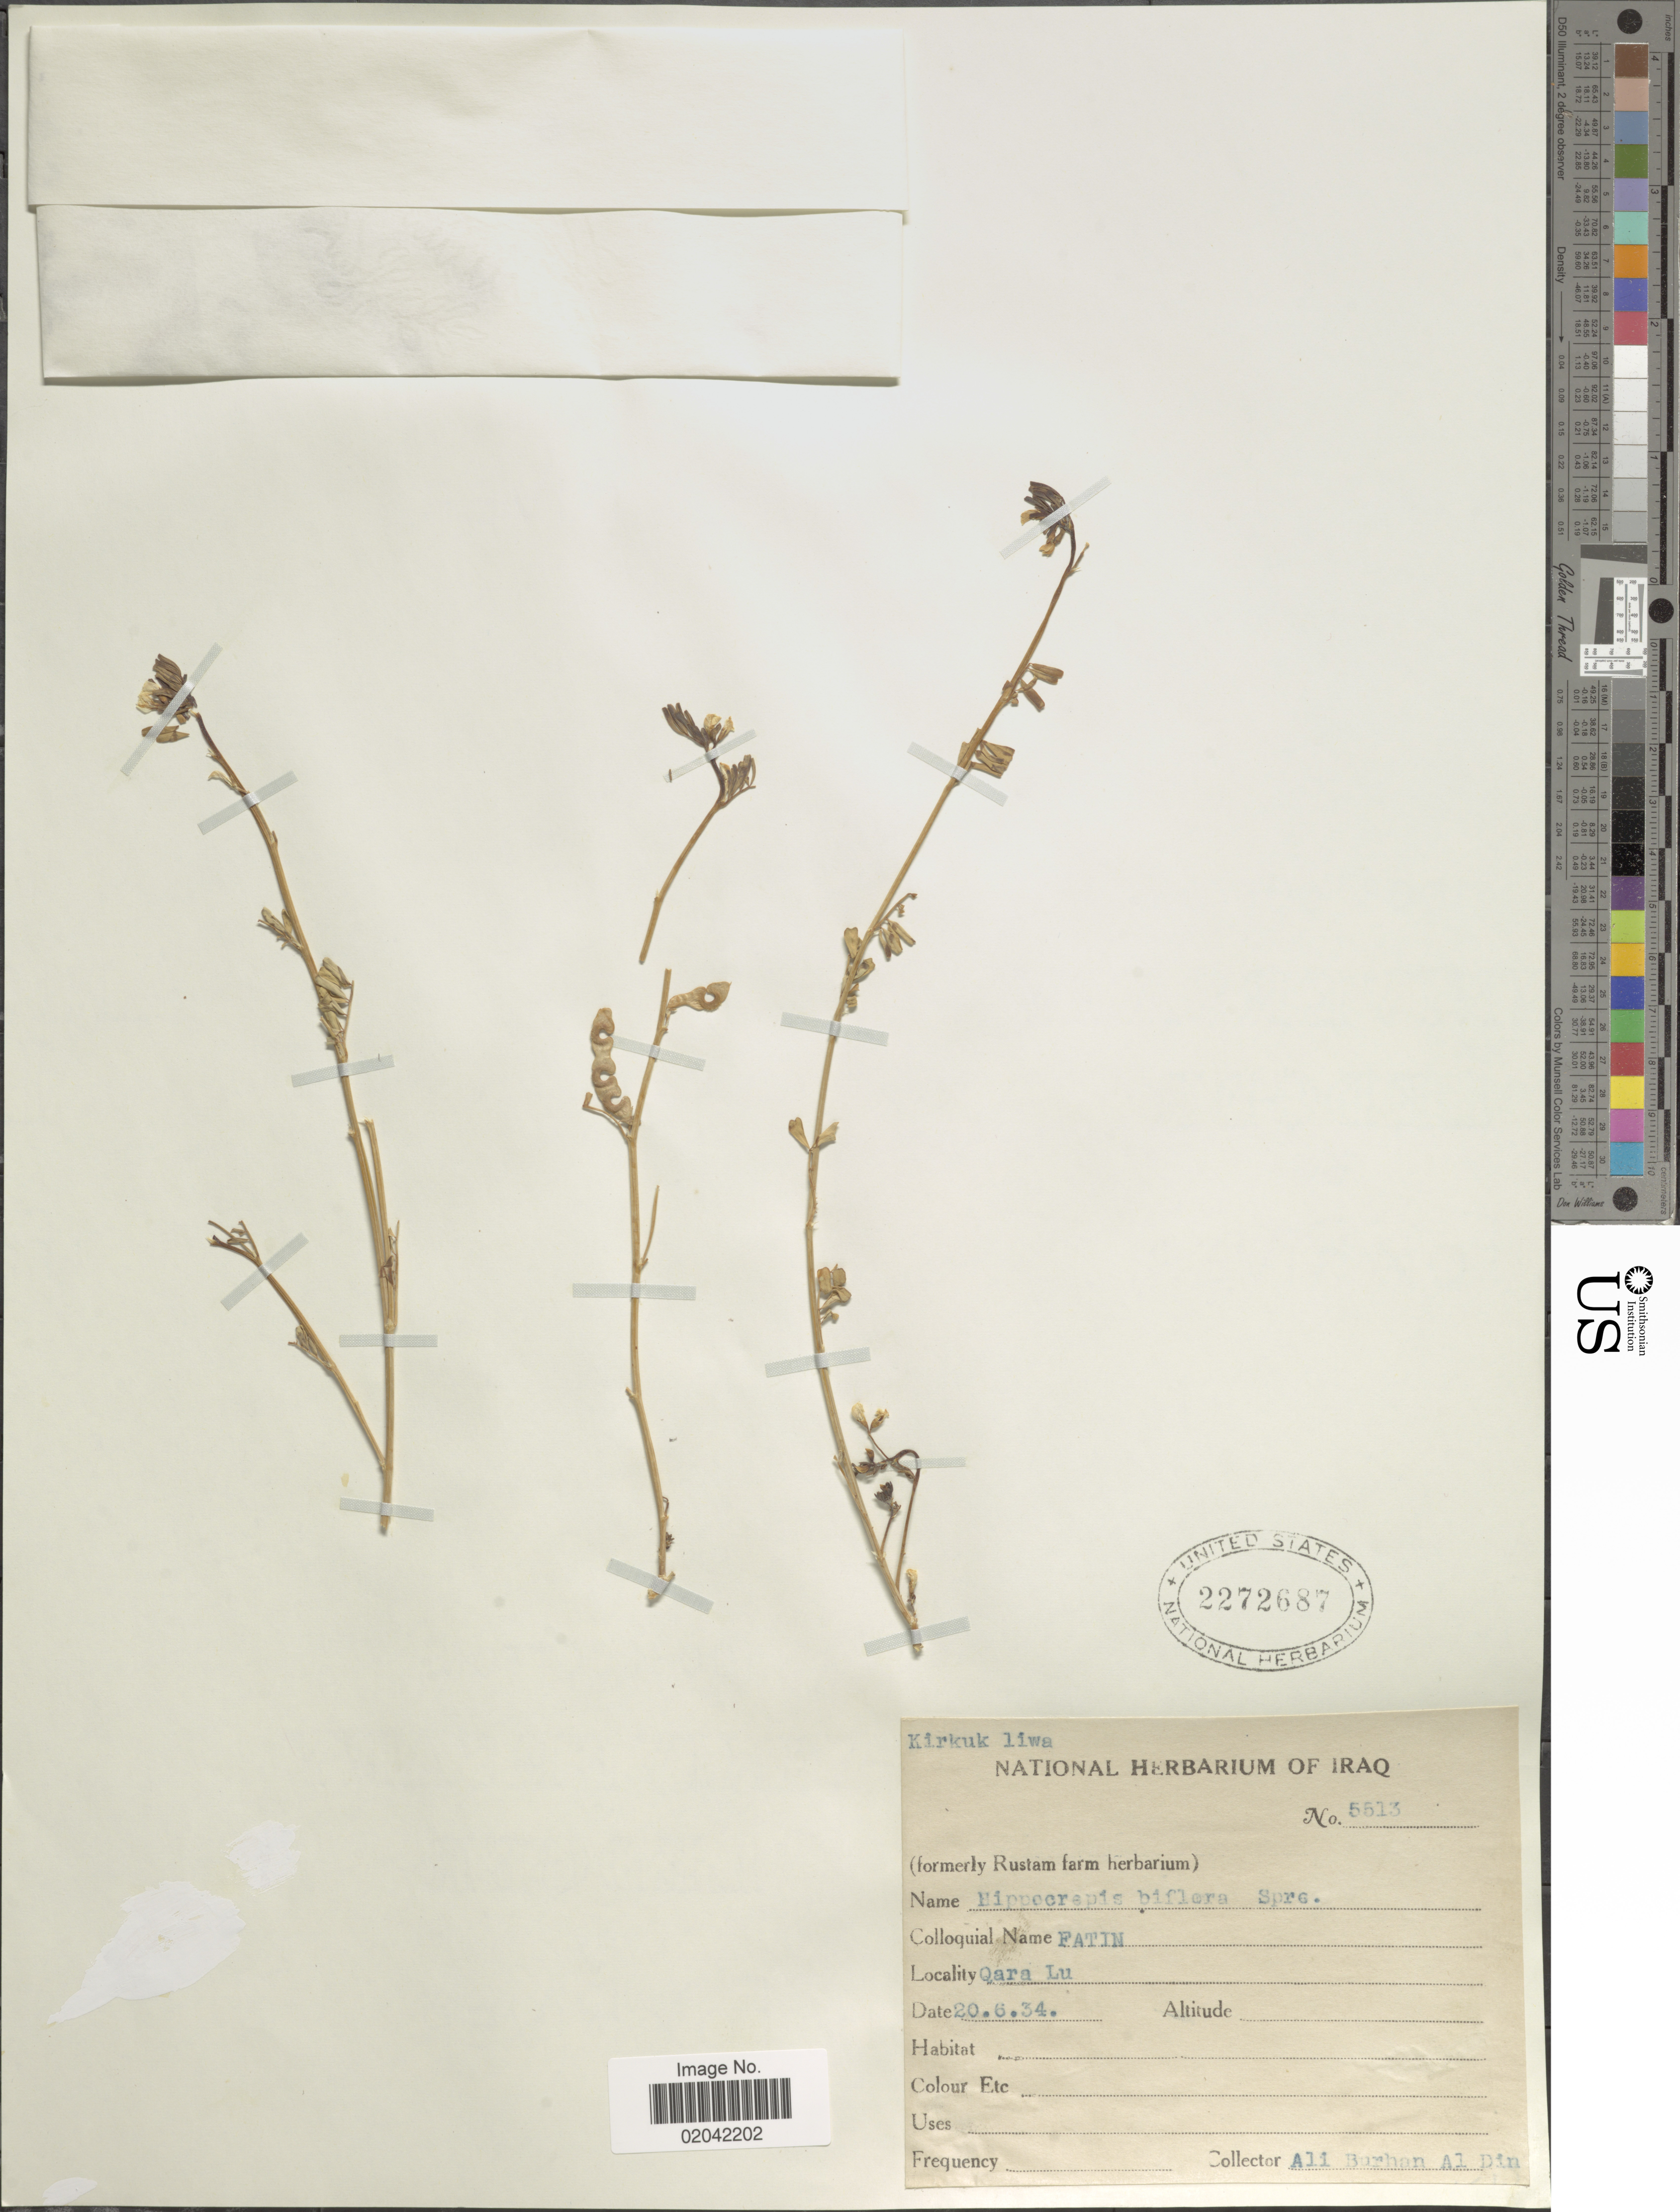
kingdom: Plantae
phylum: Tracheophyta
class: Magnoliopsida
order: Fabales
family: Fabaceae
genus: Hippocrepis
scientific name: Hippocrepis biflora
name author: Spreng.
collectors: A. Al Din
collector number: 5513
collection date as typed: Transcribed d/m/y: 20/6/34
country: Iraq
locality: Qara Lu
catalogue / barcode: US 2272687